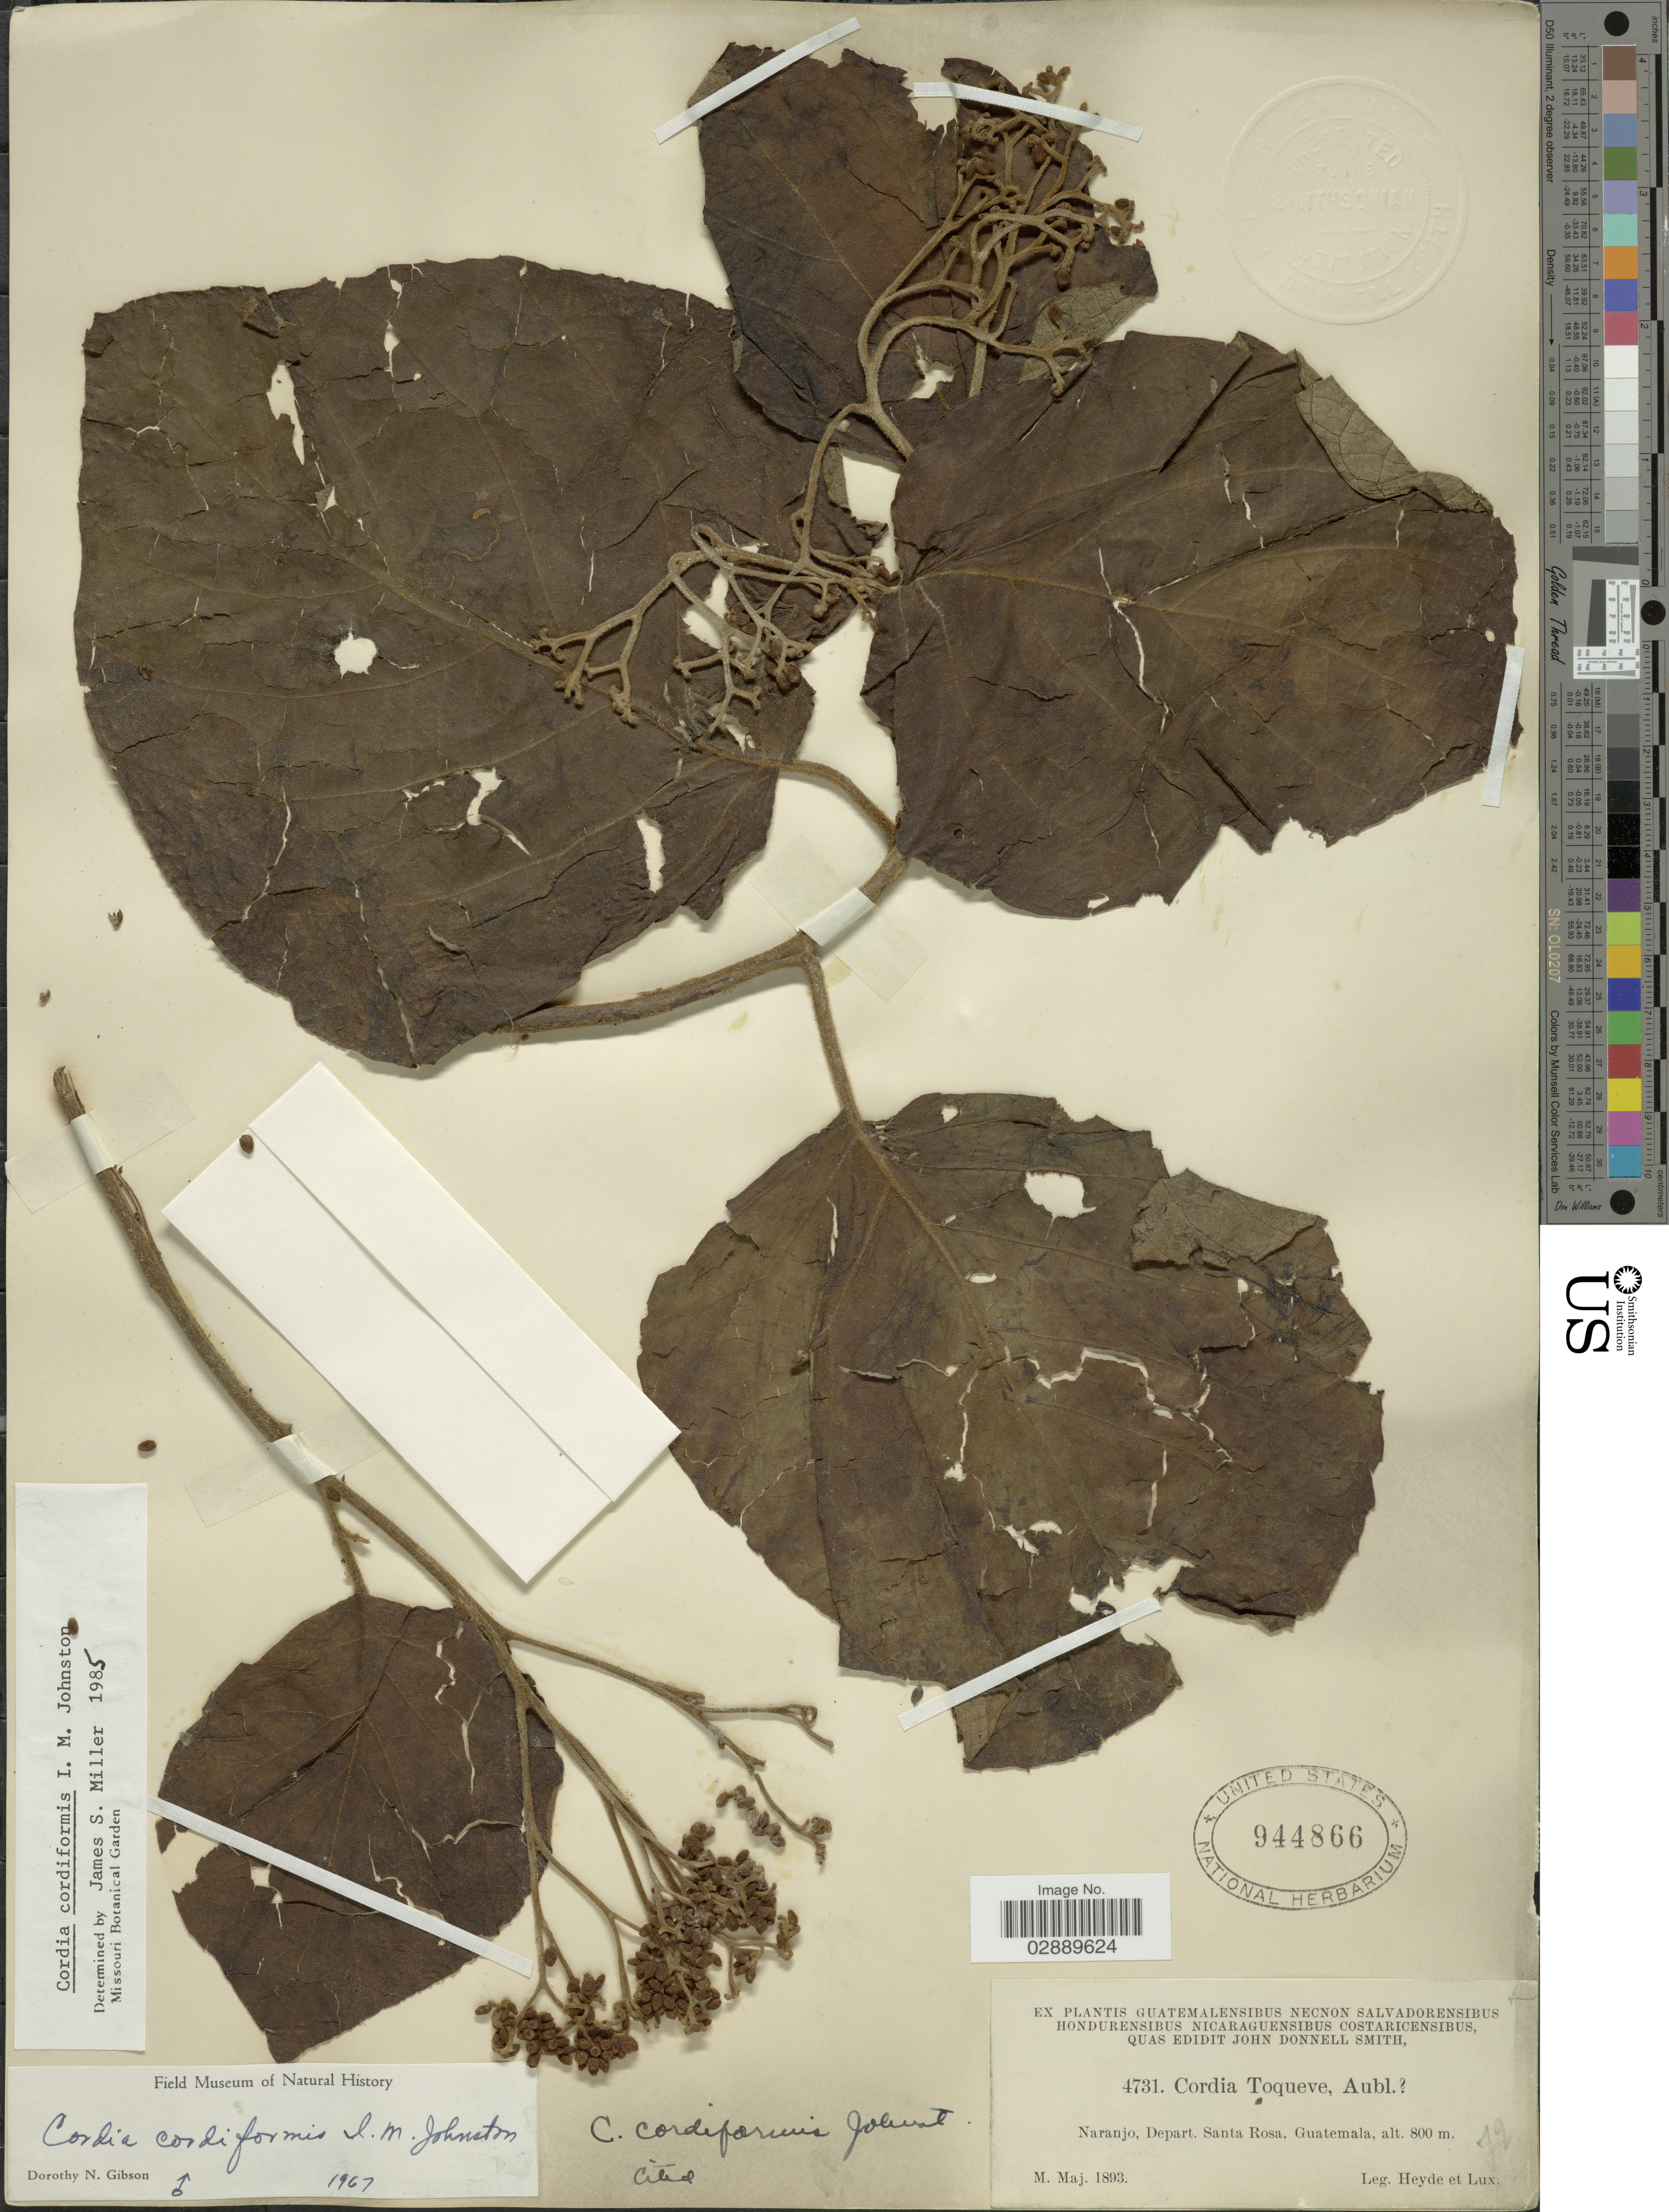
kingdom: Plantae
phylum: Tracheophyta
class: Magnoliopsida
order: Boraginales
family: Cordiaceae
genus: Cordia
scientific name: Cordia cordiformis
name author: I.M. Johnst.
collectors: Heyde & Lux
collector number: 4731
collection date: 1893-05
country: Guatemala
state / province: Santa Rosa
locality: Naranjo, Depart. Santa Rosa.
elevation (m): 800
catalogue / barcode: US 944866